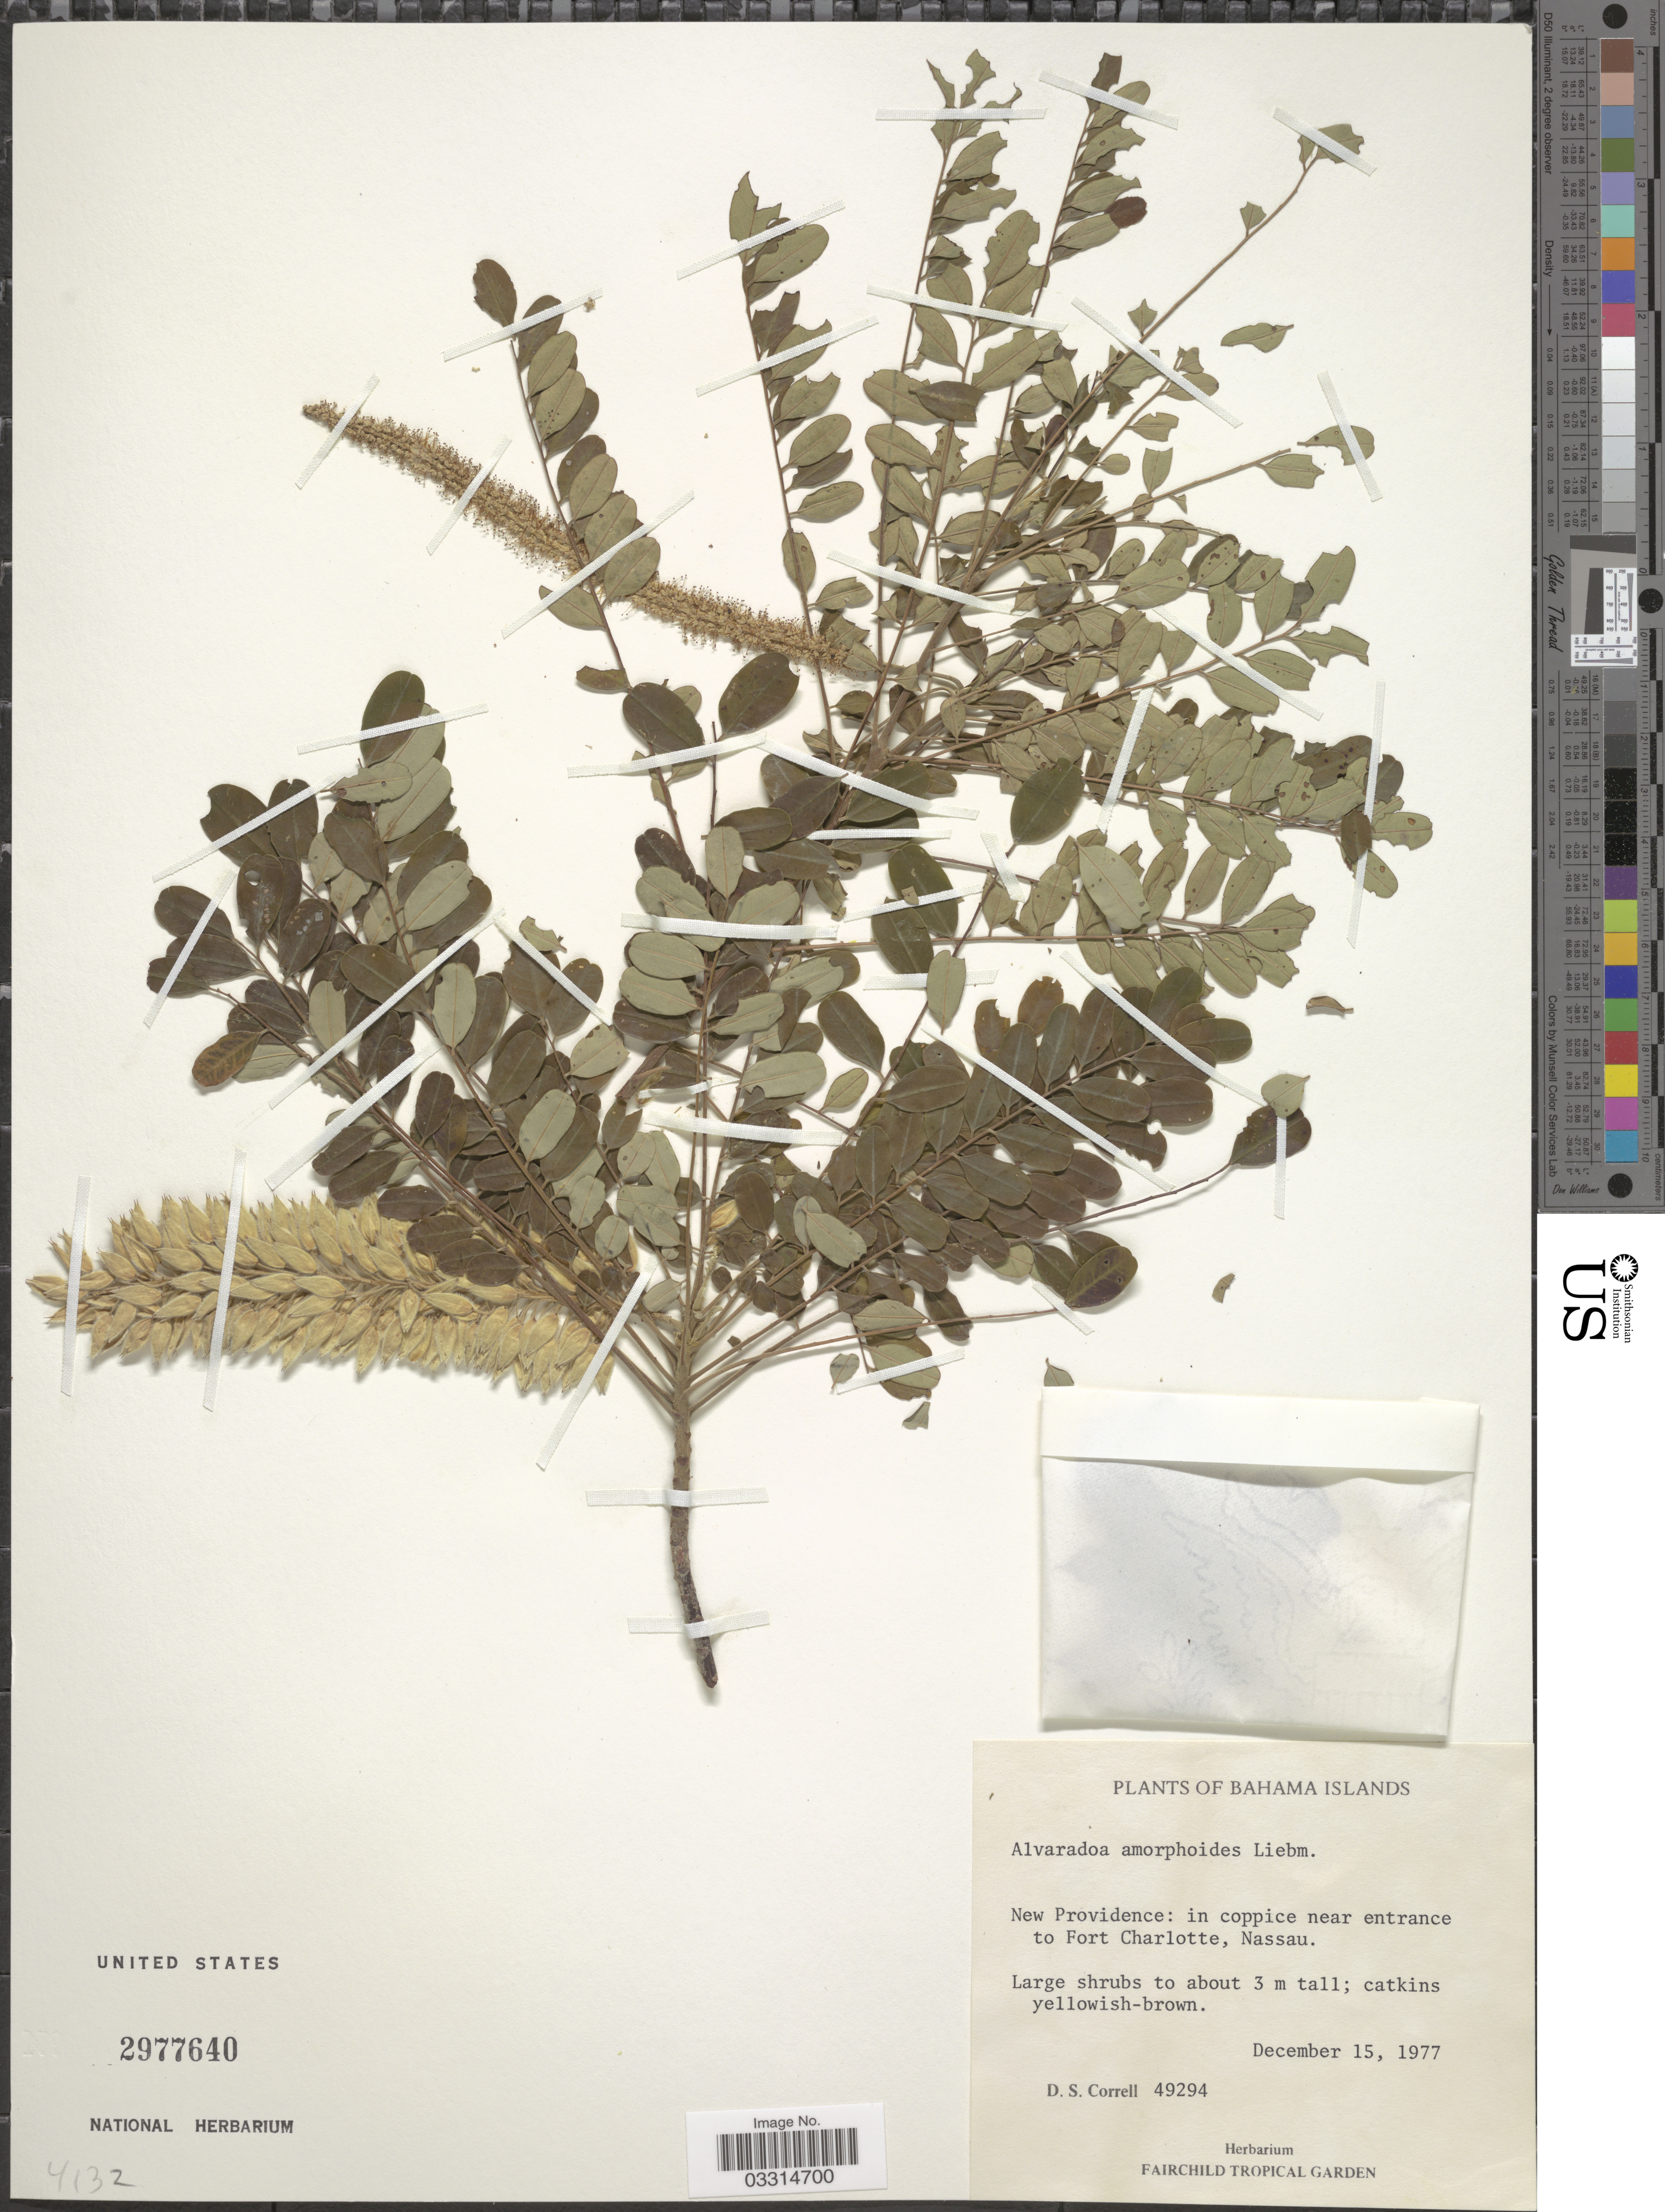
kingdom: Plantae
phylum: Tracheophyta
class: Magnoliopsida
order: Picramniales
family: Picramniaceae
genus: Alvaradoa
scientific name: Alvaradoa amorphoides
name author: Liebm.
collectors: D. S. Correll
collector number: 49294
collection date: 1977-12-15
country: Bahamas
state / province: New Providence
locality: In coppice near entrance to Fort Charlotte, Nassau.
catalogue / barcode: US 2977640